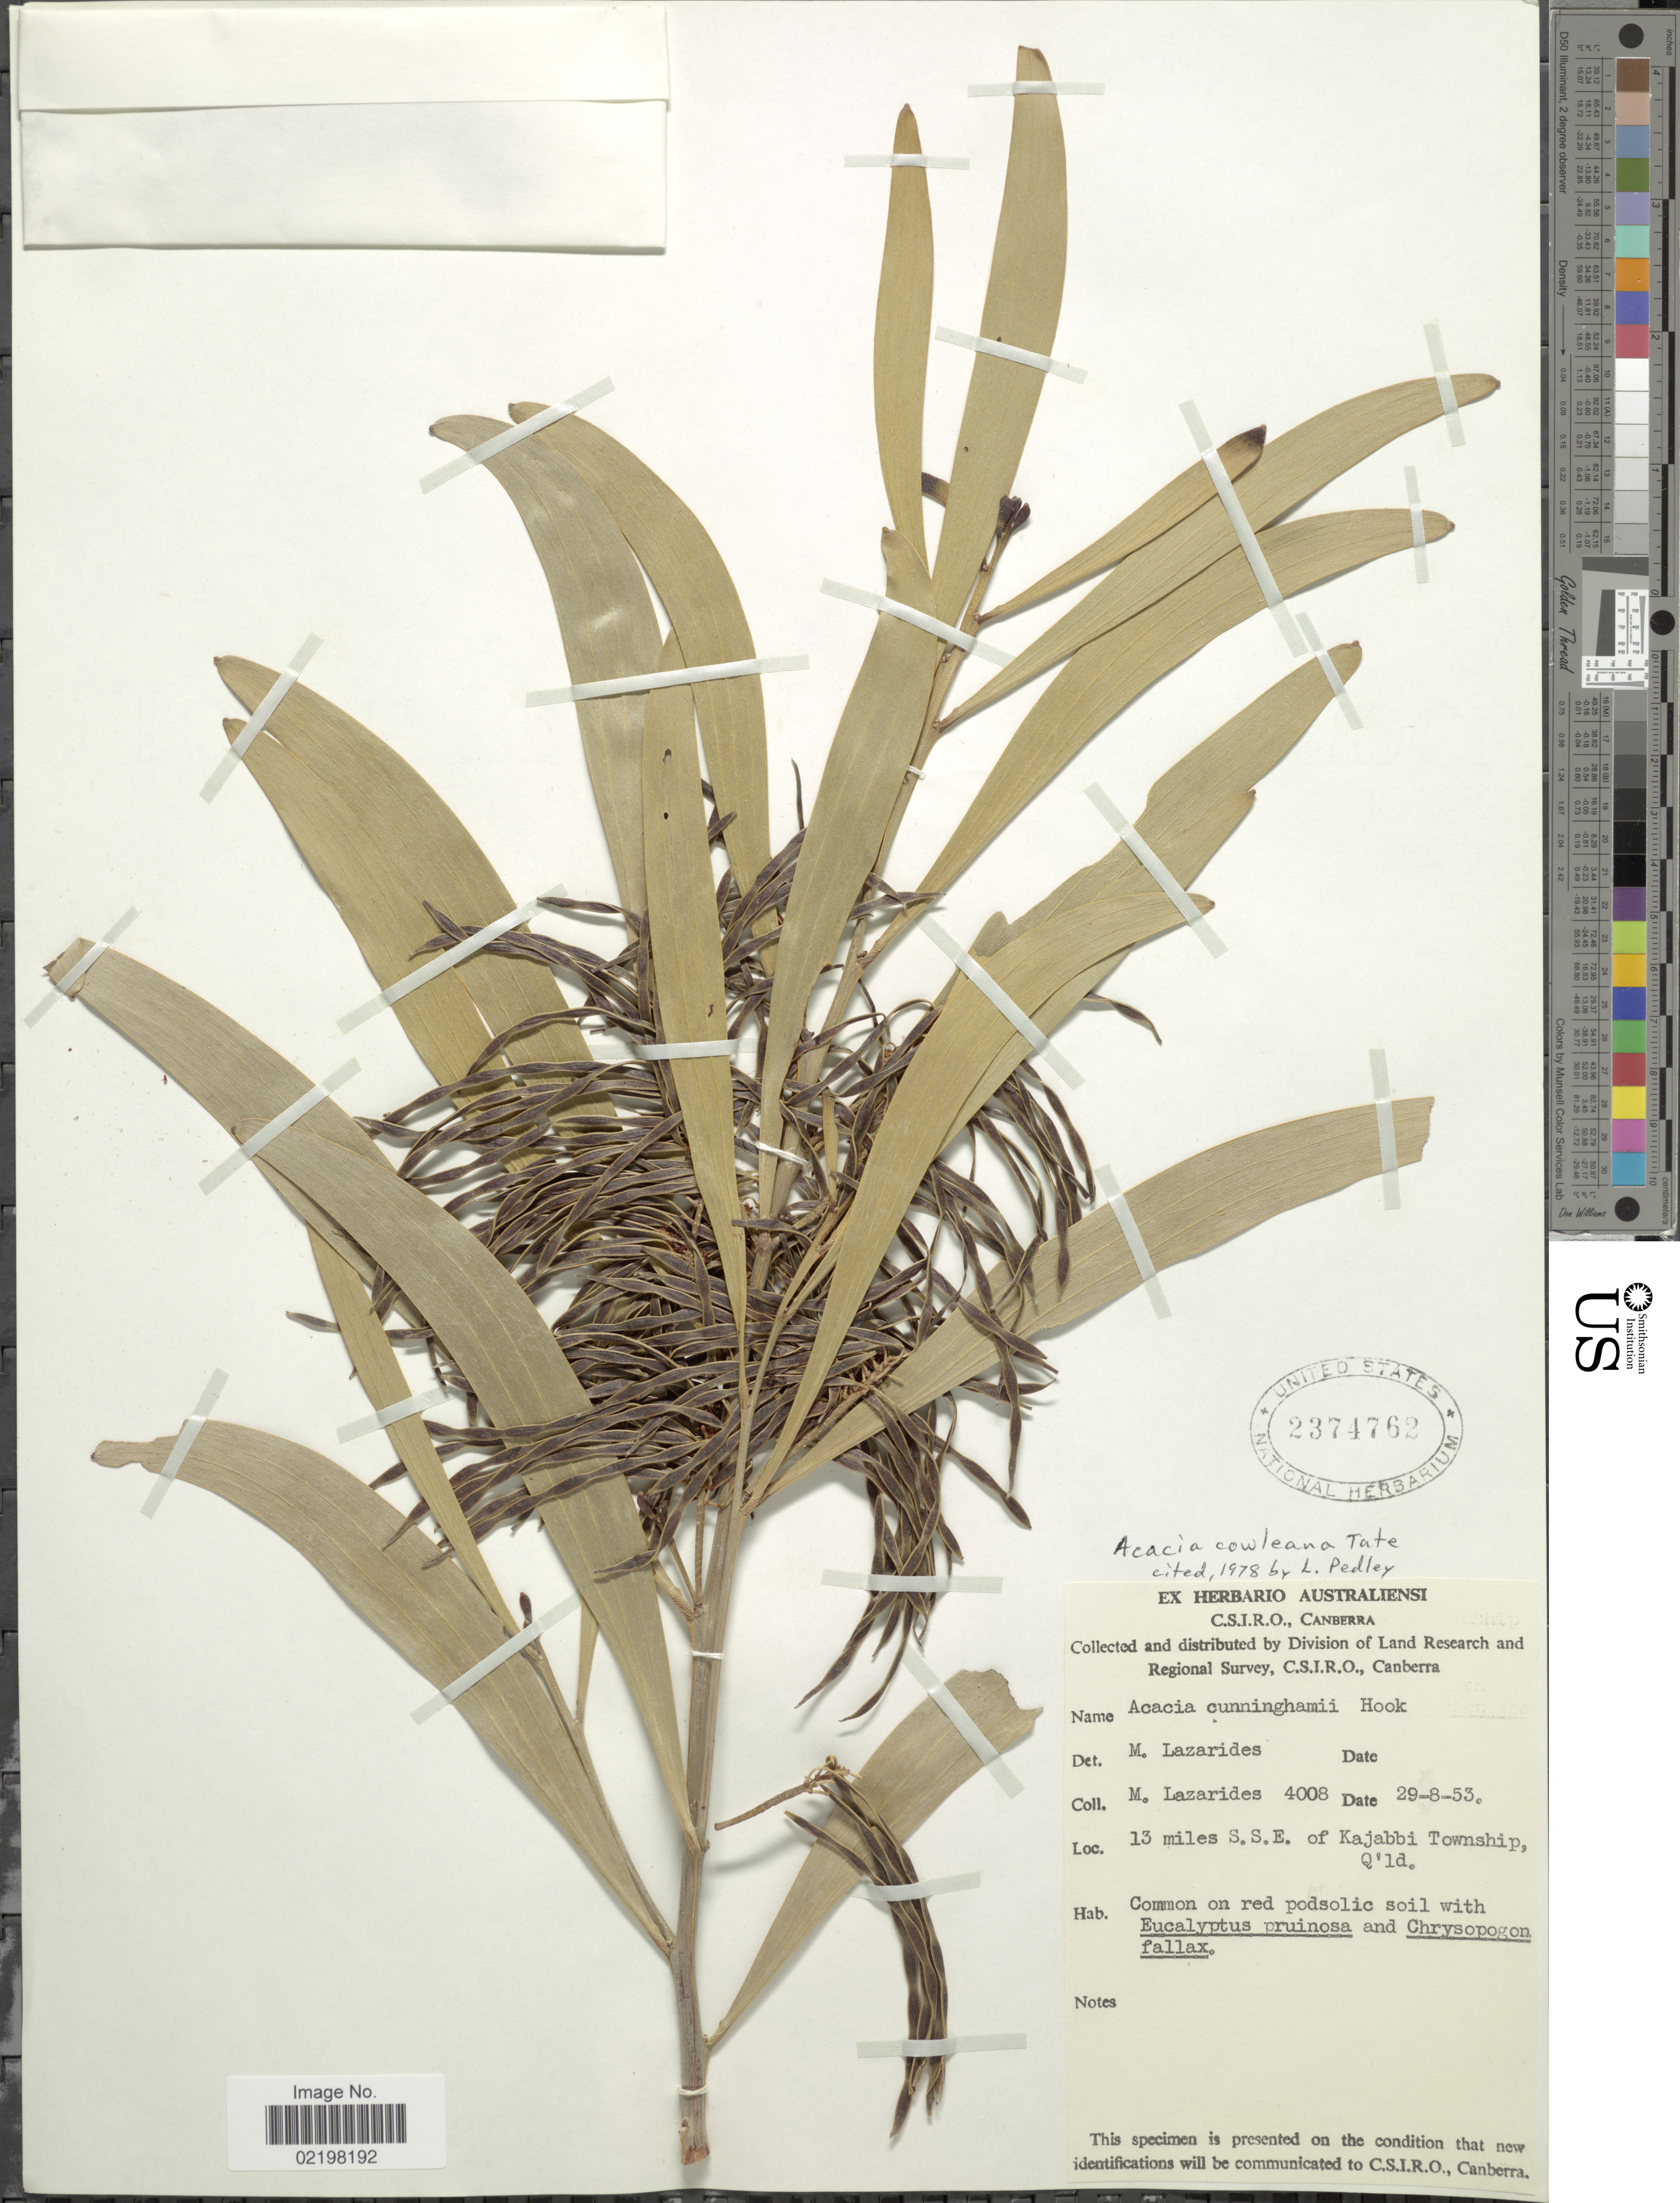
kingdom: Plantae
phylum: Tracheophyta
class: Magnoliopsida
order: Fabales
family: Fabaceae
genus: Acacia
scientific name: Acacia cowleana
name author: Tate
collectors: M. Lazarides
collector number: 4008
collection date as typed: Transcribed d/m/y: 29/8/53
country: Australia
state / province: Queensland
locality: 13 miles S.S.E. of Kajabbi Township, Q' ld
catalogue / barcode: US 2374762